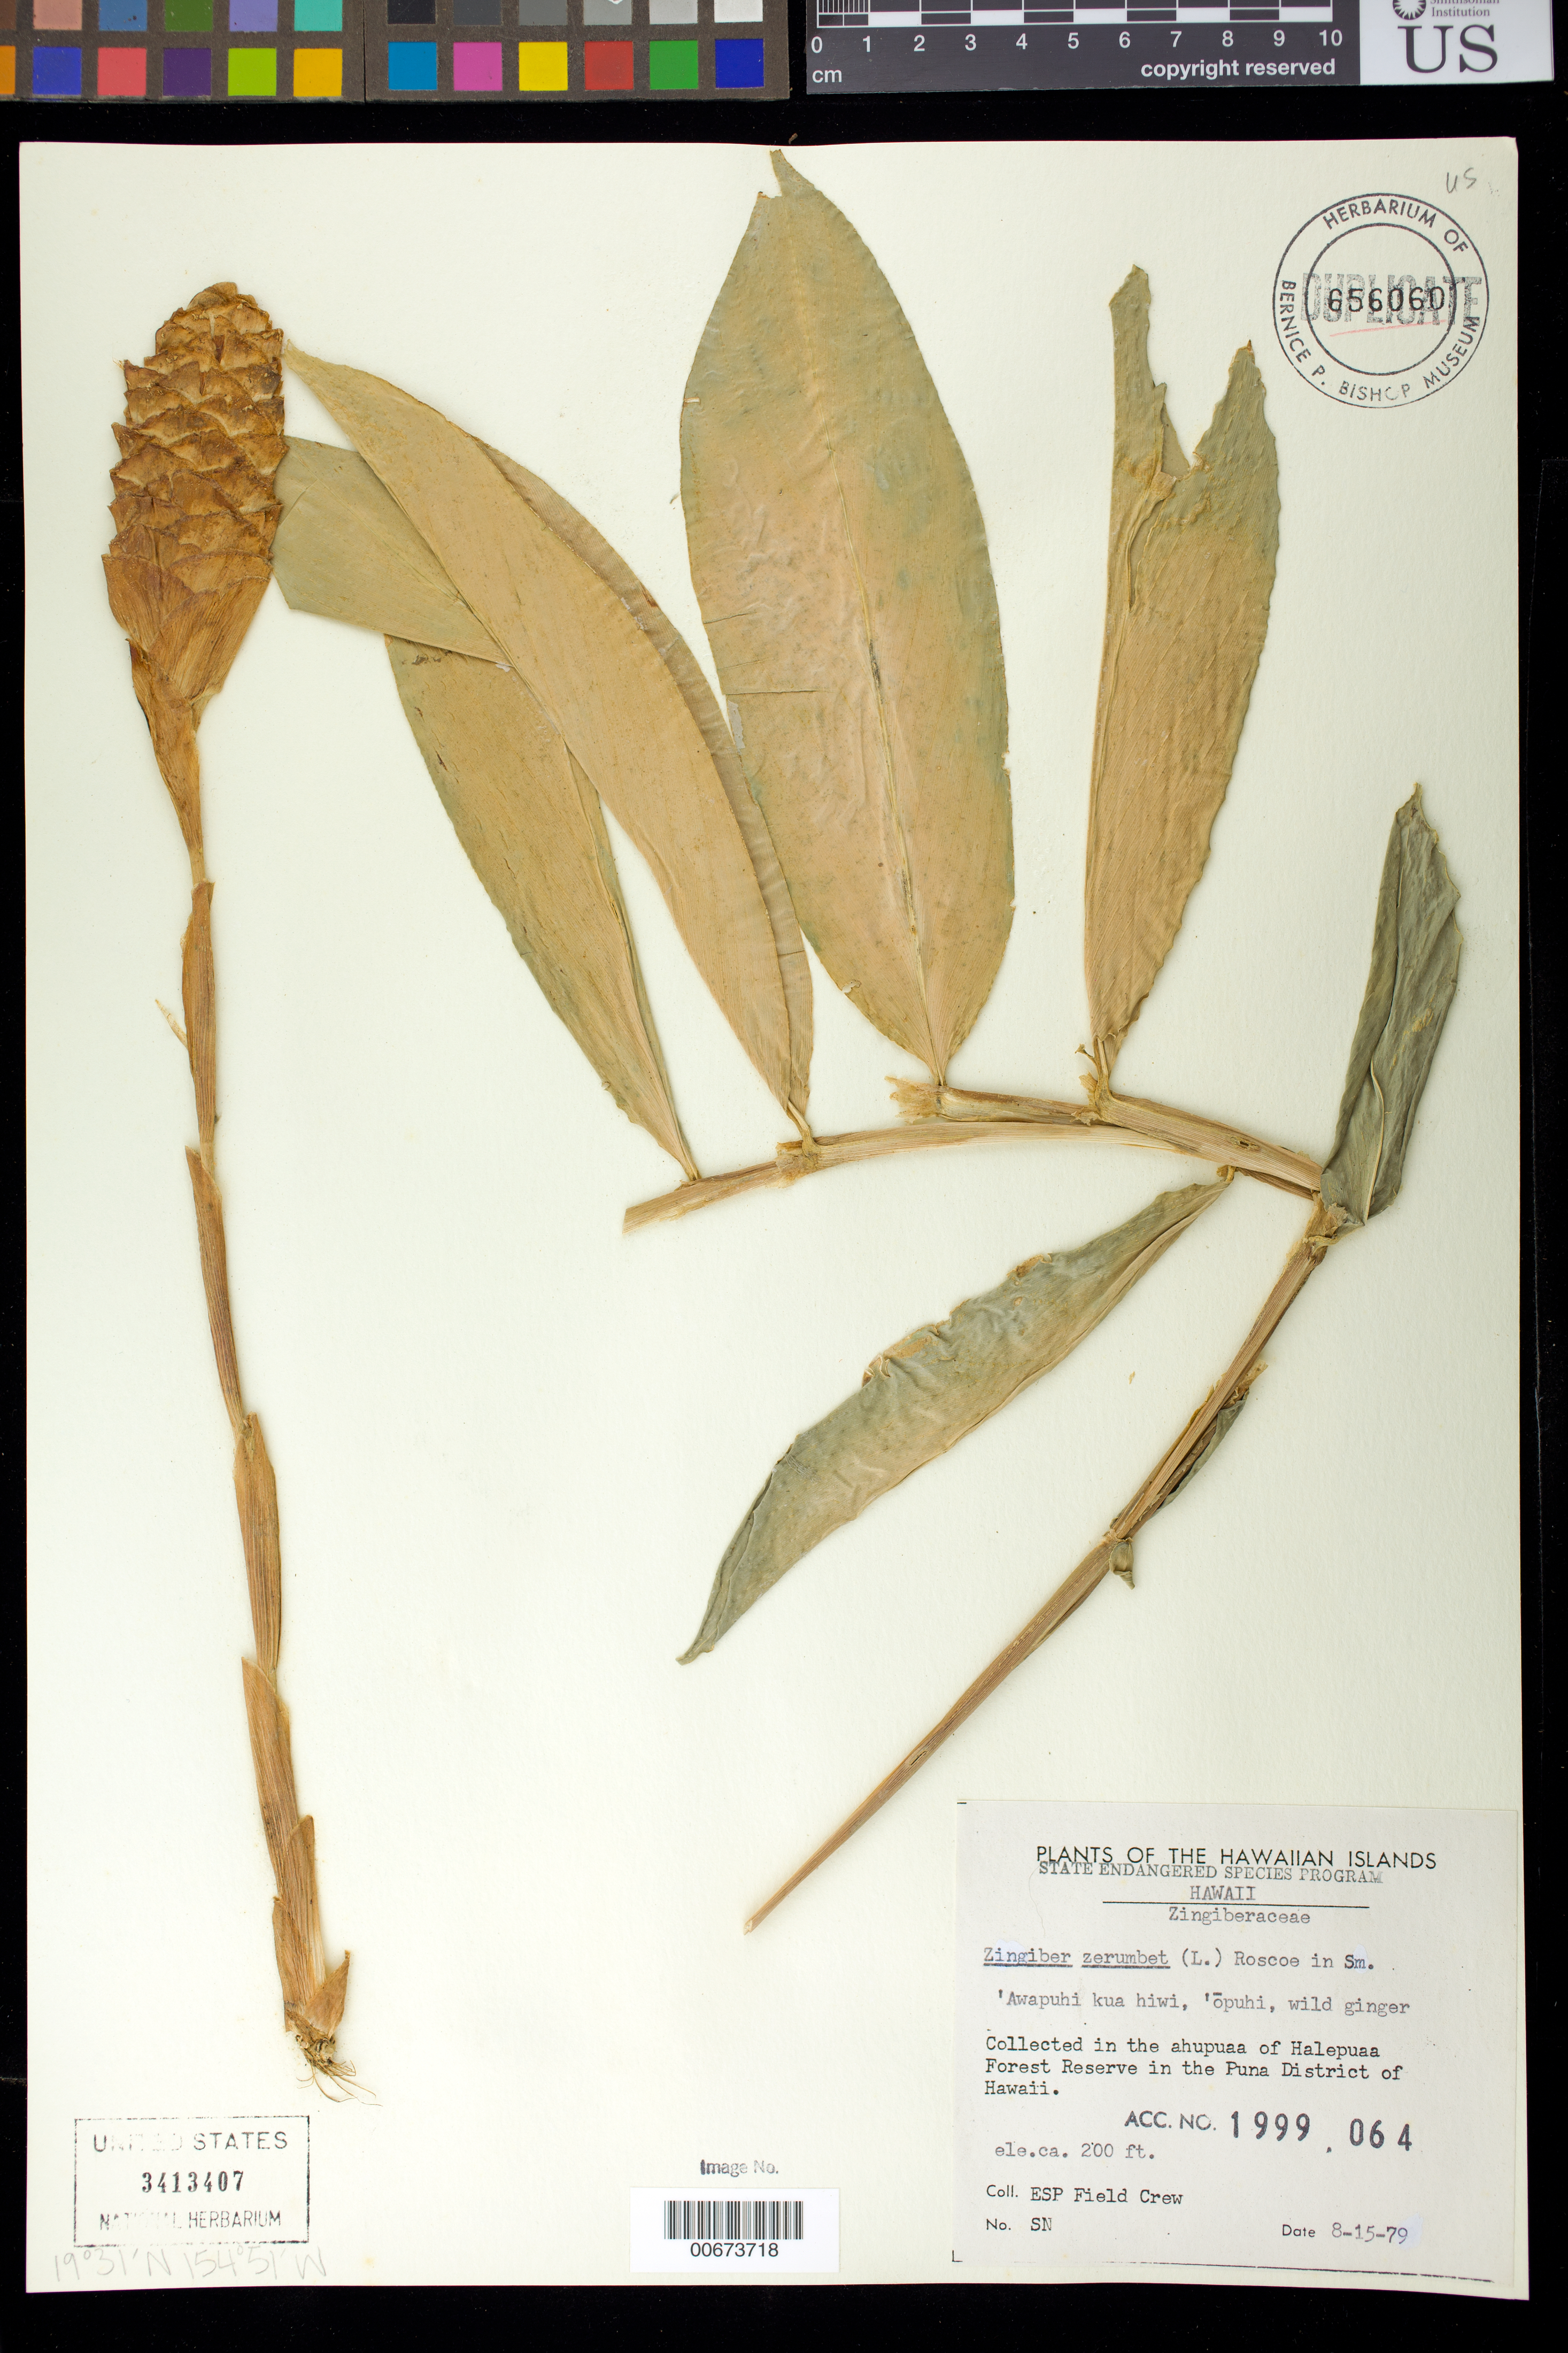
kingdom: Plantae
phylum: Tracheophyta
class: Liliopsida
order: Zingiberales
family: Zingiberaceae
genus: Zingiber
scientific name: Zingiber zerumbet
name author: (L.) Sm.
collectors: ESP Field Crew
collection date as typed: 15 Aug 1979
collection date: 1979-08-15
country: United States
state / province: Hawaii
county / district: Hawaii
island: Hawaii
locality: Puna District, in the ahupuaa of Halepuaa Forest Reserve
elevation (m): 61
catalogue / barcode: US 3413407